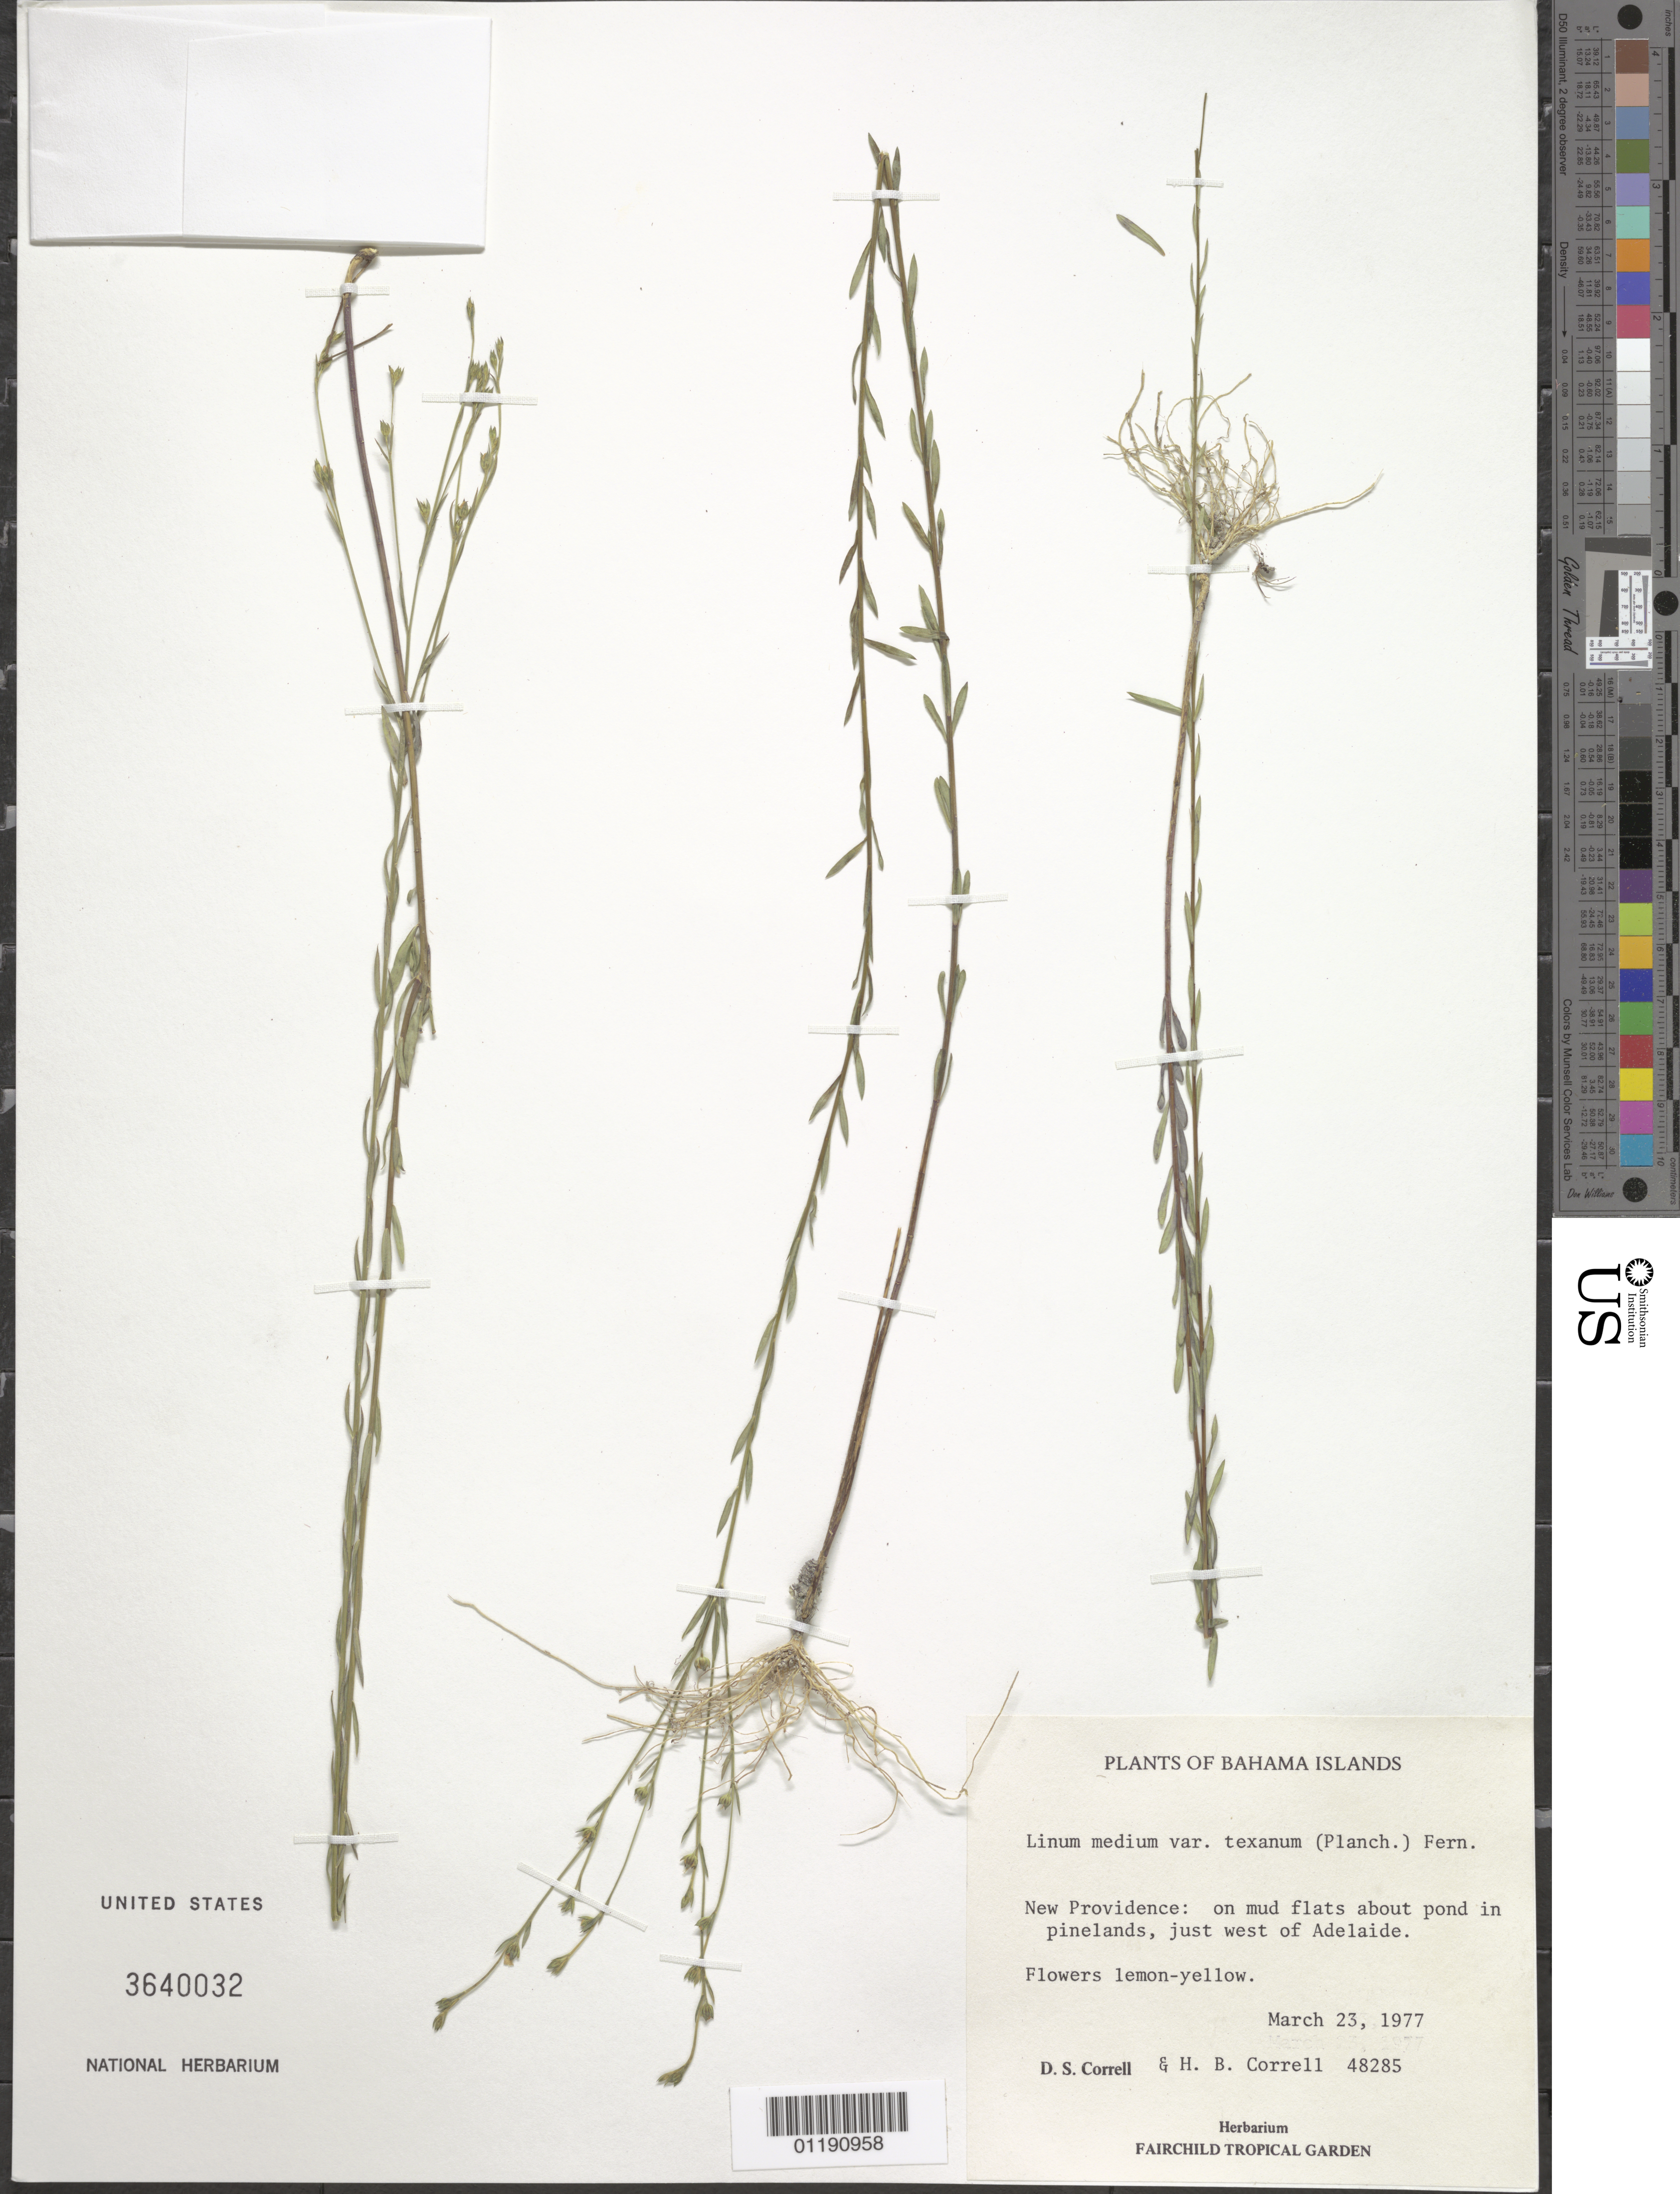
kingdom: Plantae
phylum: Tracheophyta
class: Magnoliopsida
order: Malpighiales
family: Linaceae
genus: Linum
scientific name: Linum medium var. texanum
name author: (Planch.) Fernald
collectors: D. S. Correll & H. Correll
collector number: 48285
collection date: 1977-03-23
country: Bahamas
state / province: New Providence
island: New Providence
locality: New Providence: on mud flats about pond in pinelands, just W of Adelaide.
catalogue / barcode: US 3640032